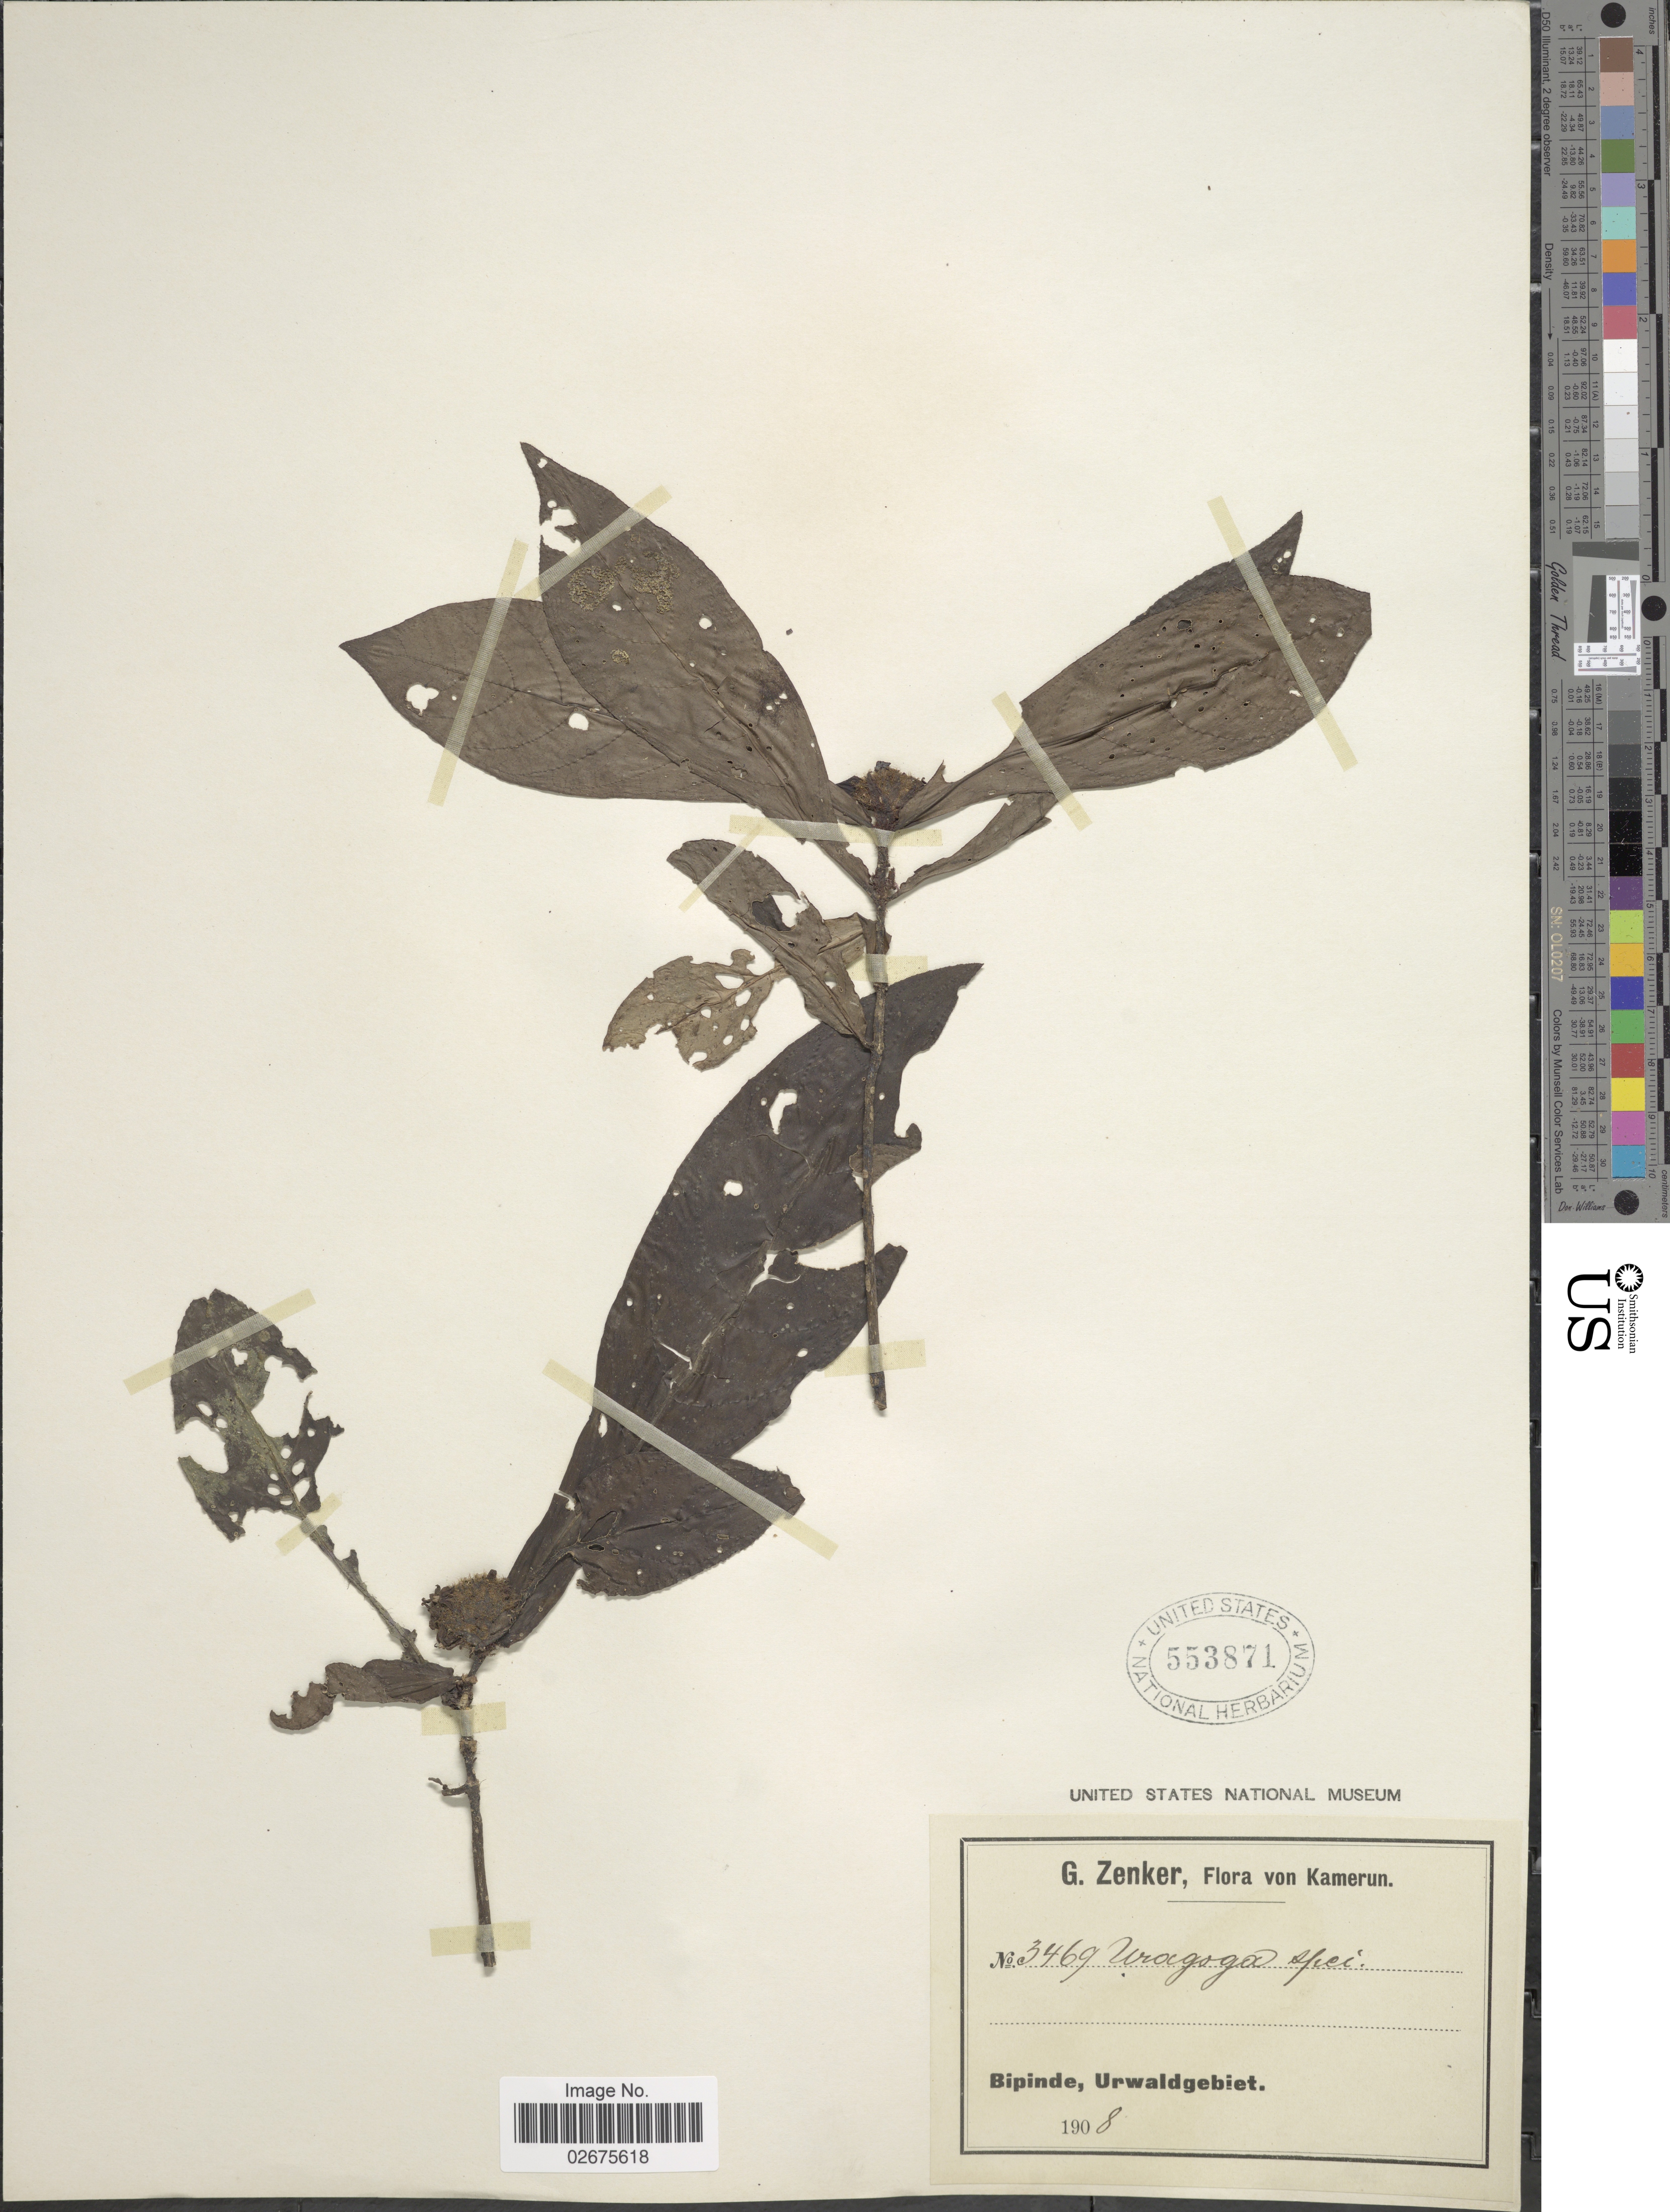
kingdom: Plantae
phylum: Tracheophyta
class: Magnoliopsida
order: Gentianales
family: Rubiaceae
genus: Uragoga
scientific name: Uragoga sp.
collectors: G. A. Zenker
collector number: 3469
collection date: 1908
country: Cameroon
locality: Kamerun, Bipinde, Urwaldgebiet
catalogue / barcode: US 553871